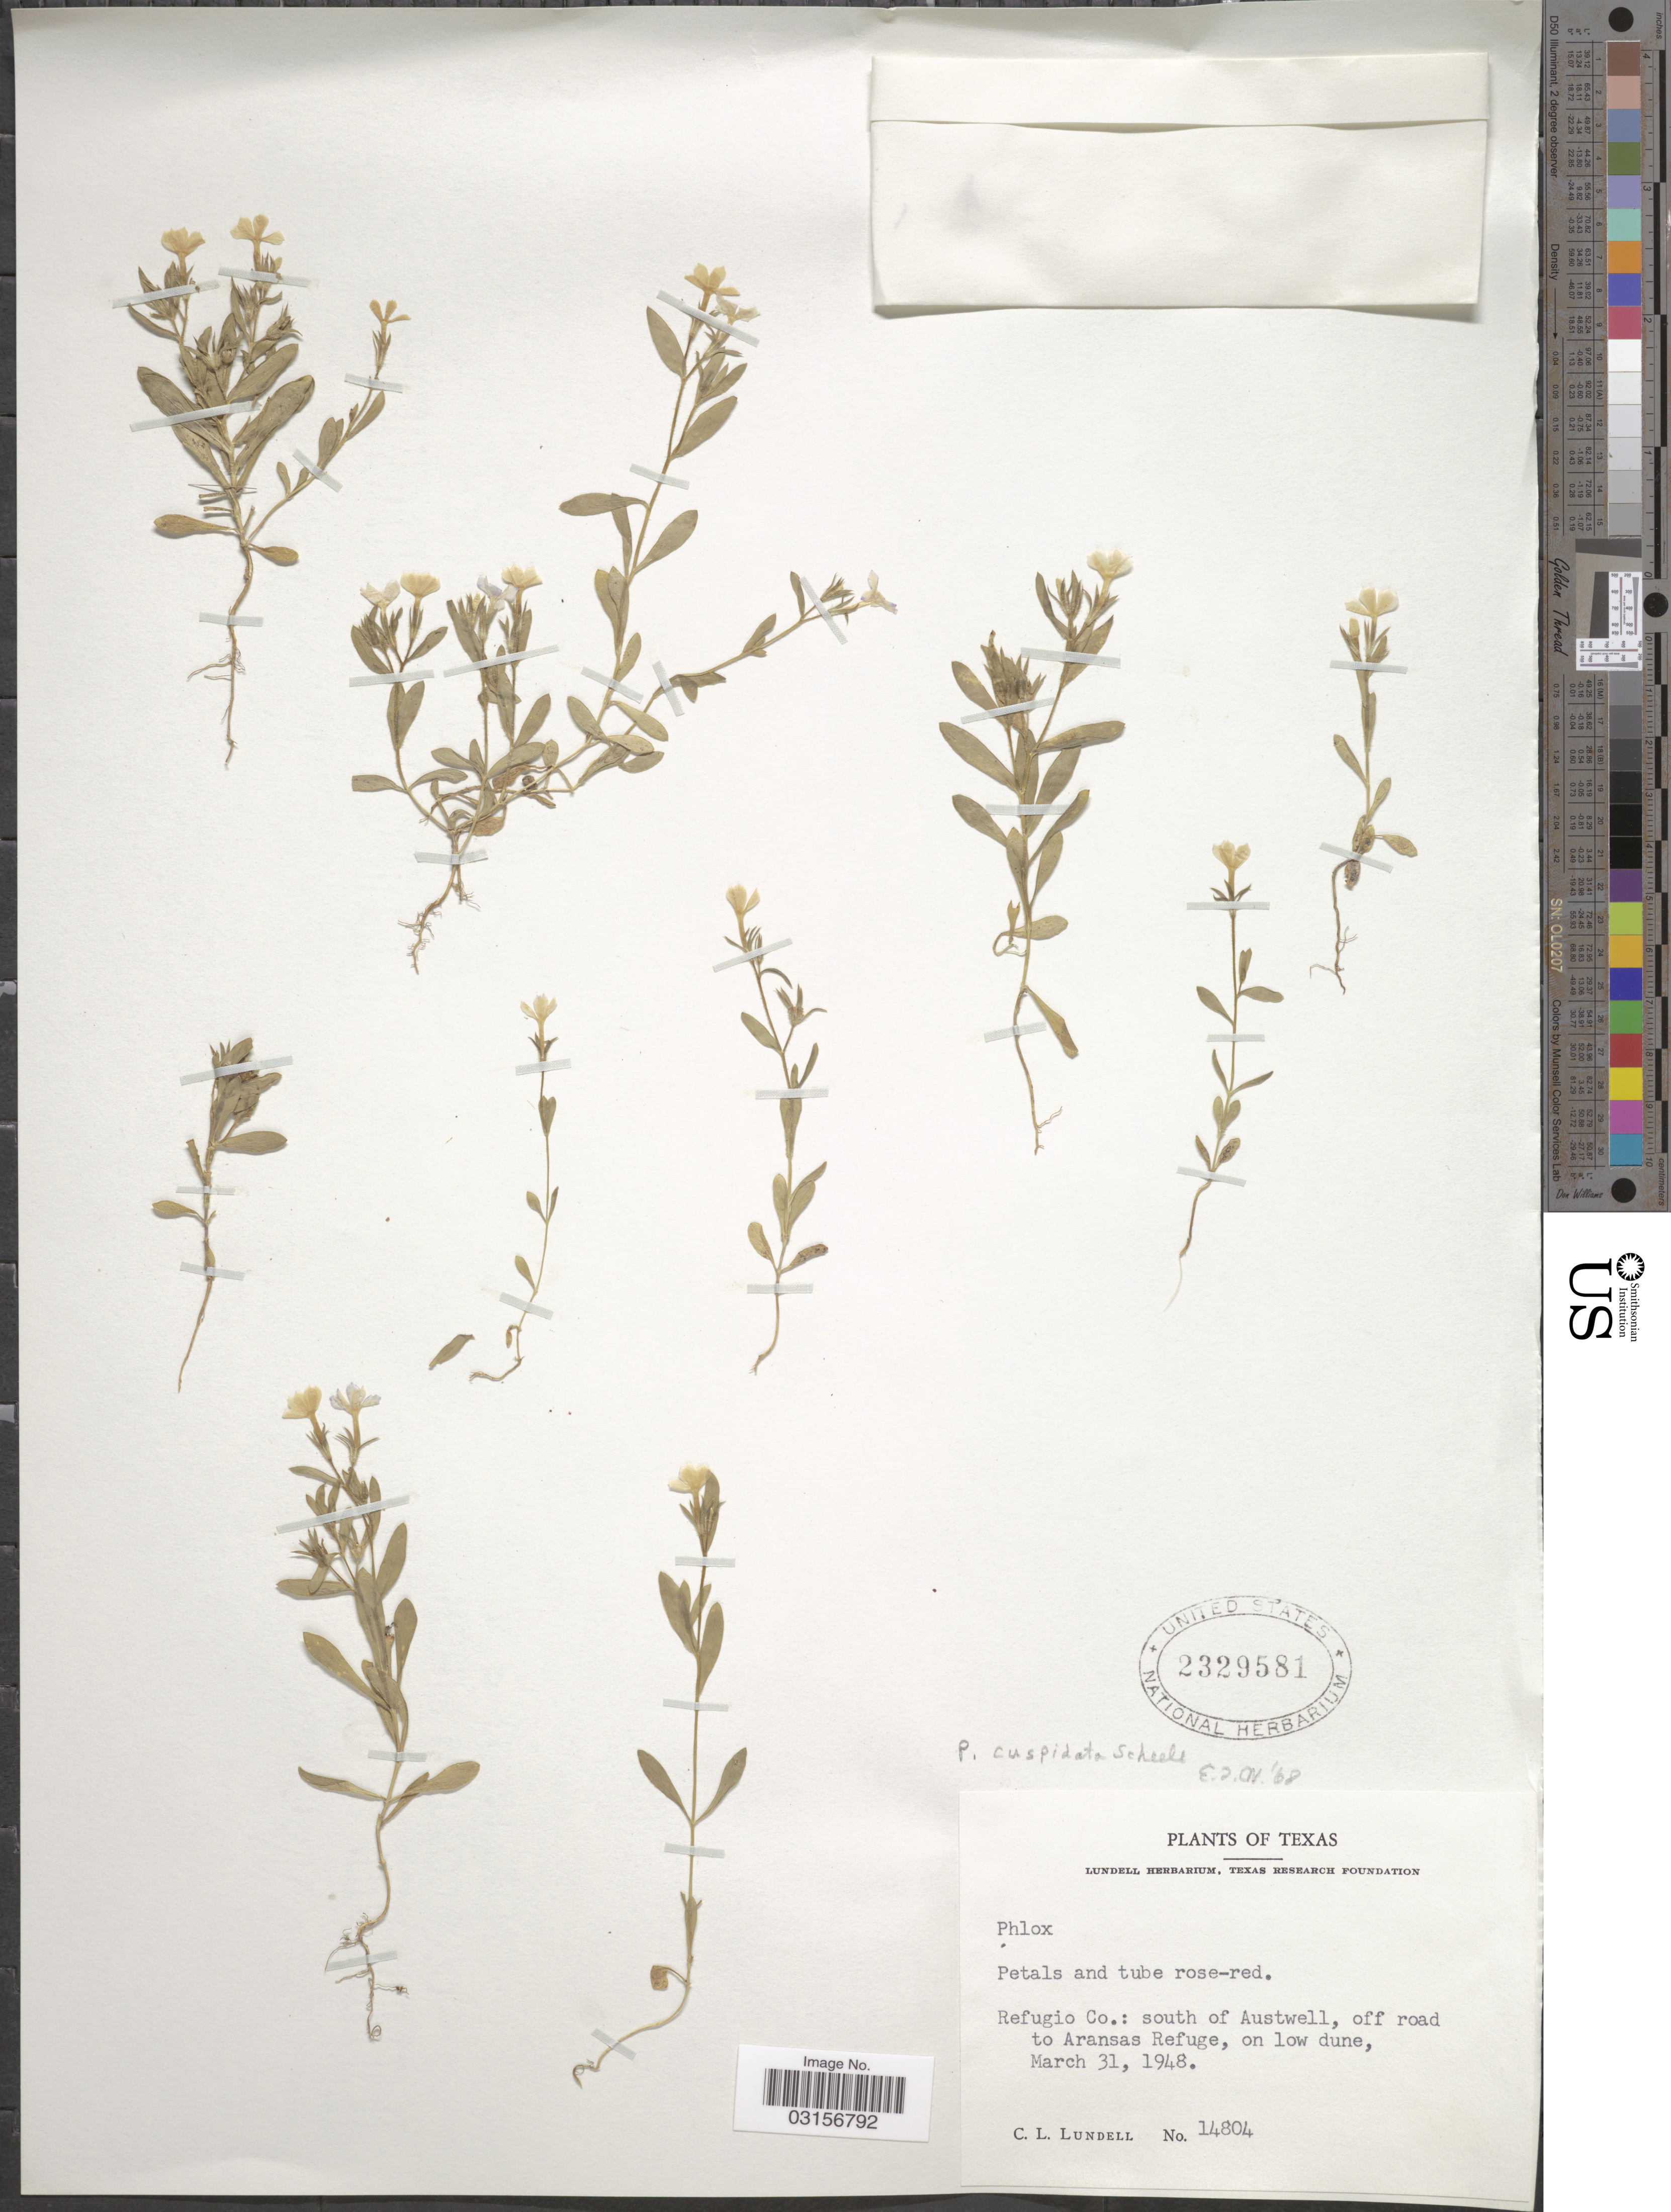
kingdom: Plantae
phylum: Tracheophyta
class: Magnoliopsida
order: Ericales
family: Polemoniaceae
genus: Phlox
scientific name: Phlox cuspidata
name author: Scheele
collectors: C. L. Lundell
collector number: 14804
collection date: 1948-03-31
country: United States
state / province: Texas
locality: Refugio Co.: south of Austwell, off road to Aransas Refuge, on low dune.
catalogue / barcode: US 2329581